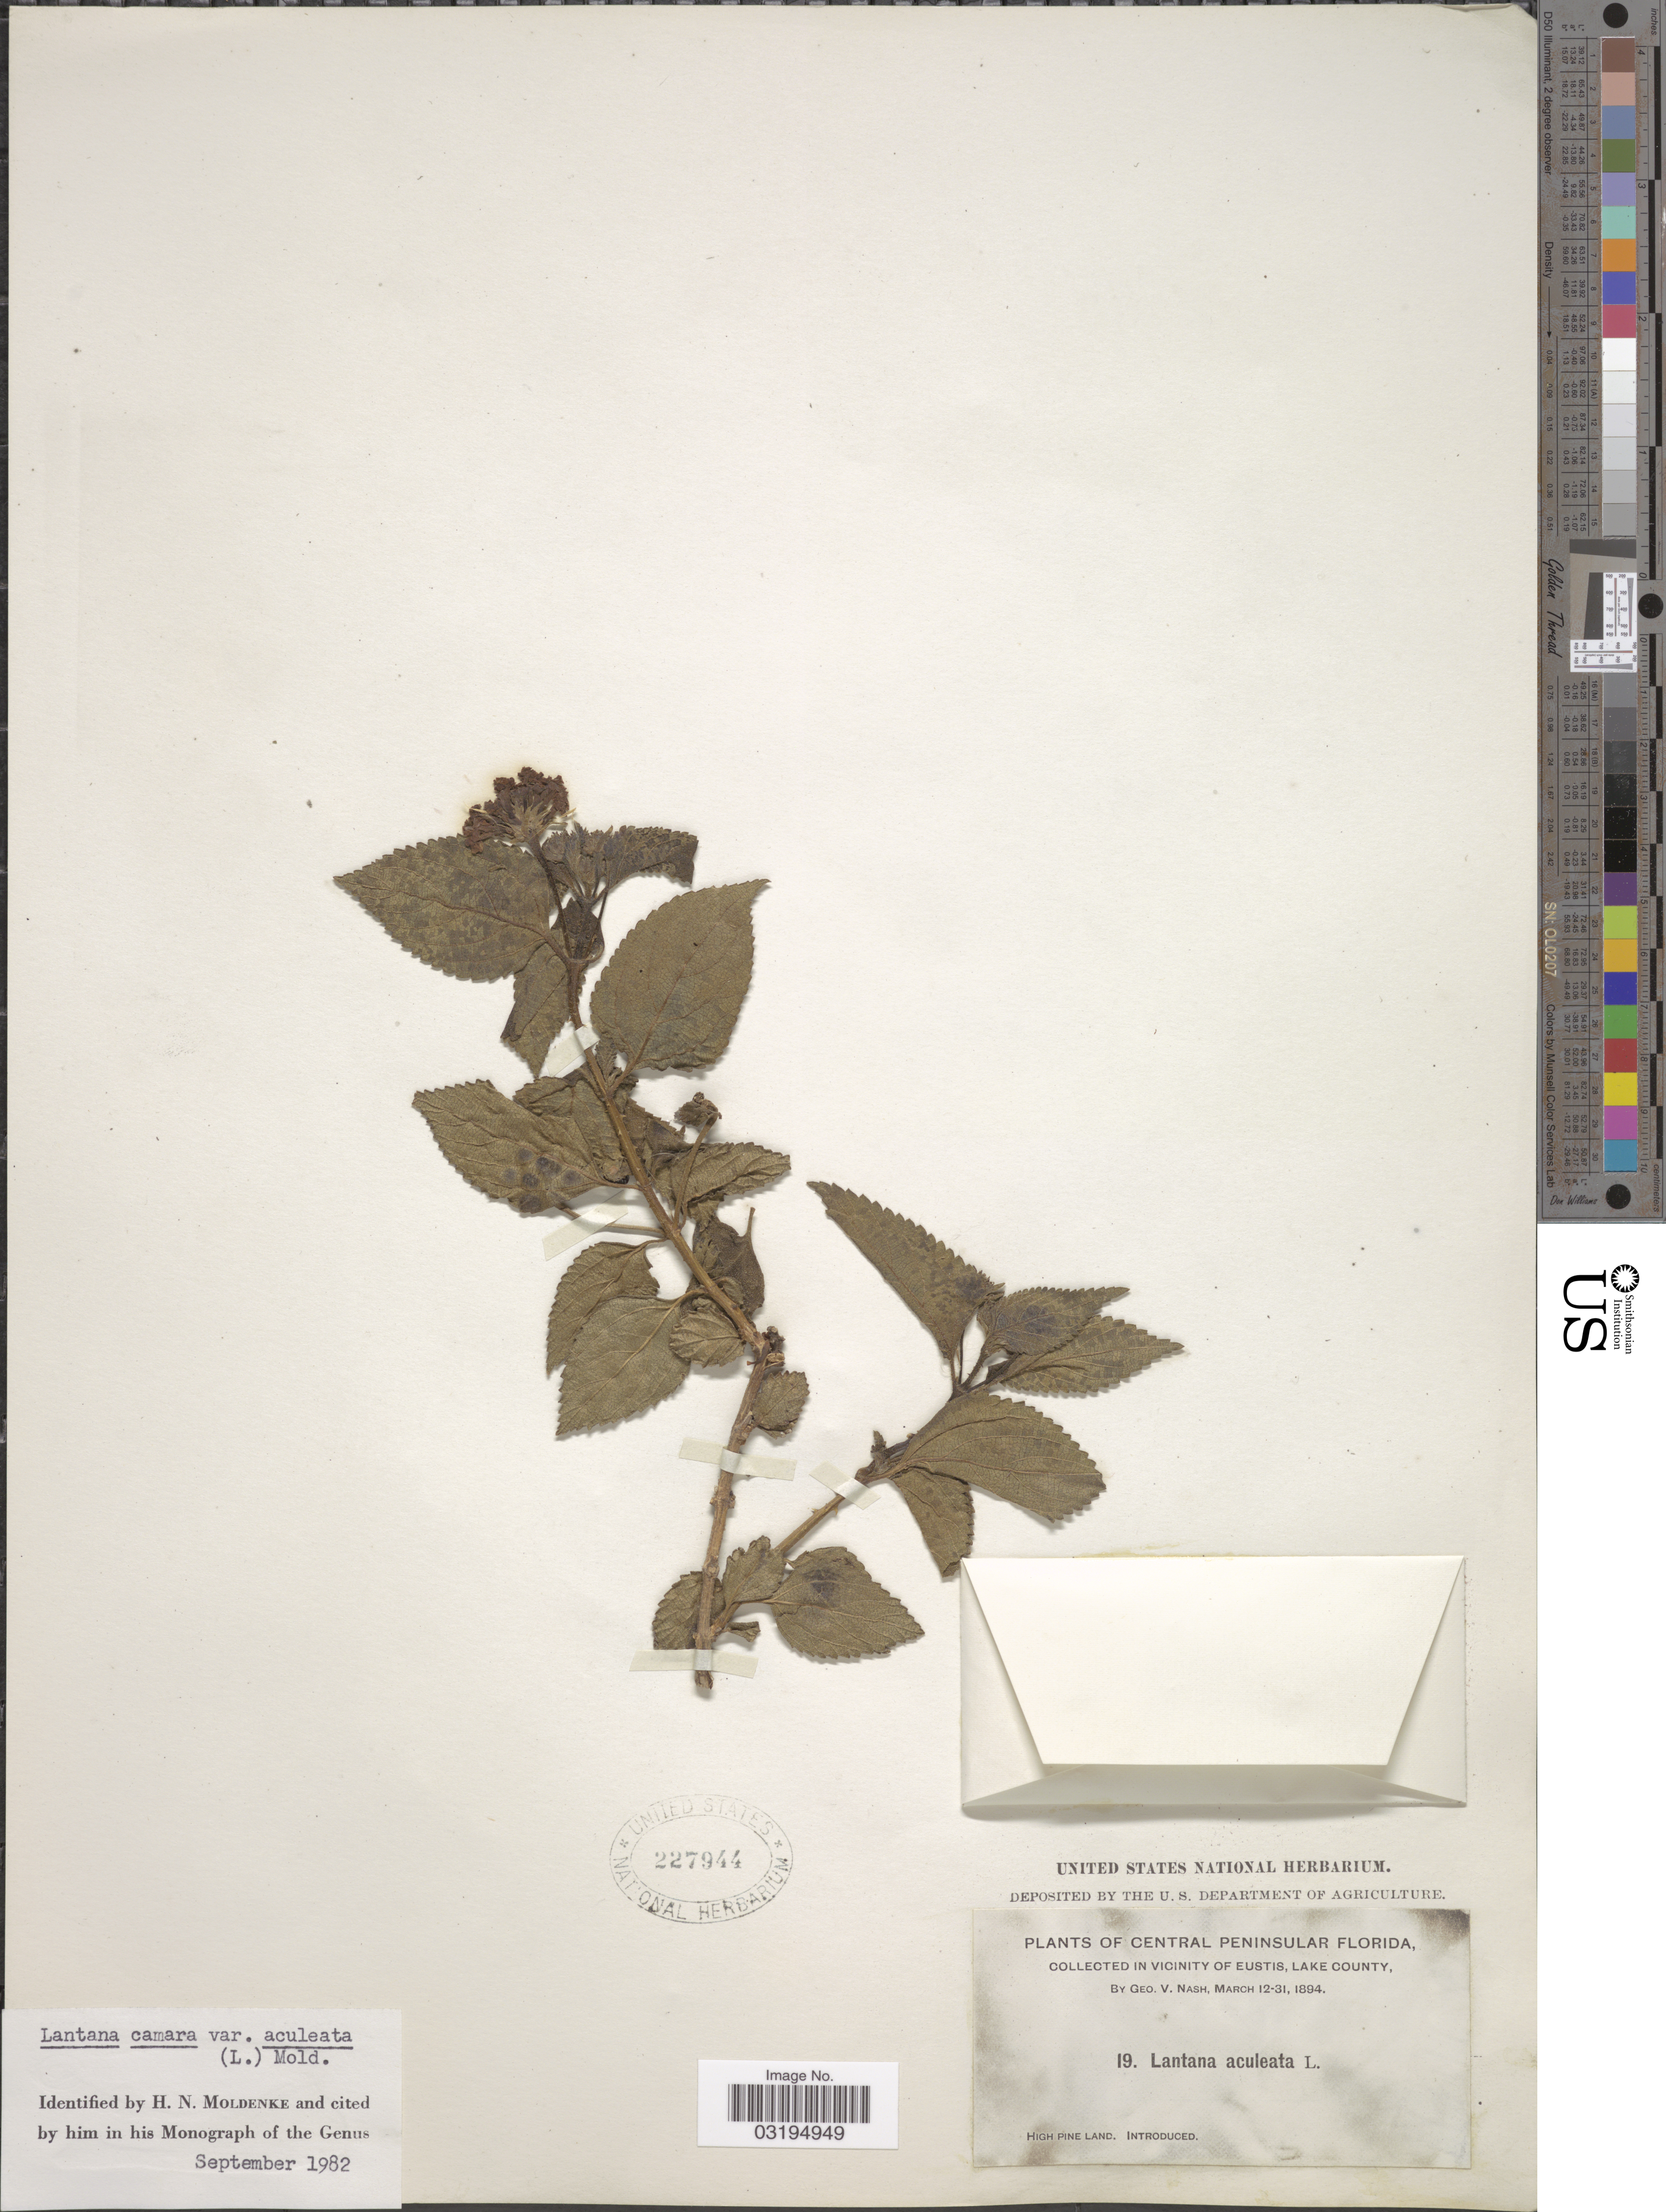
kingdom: Plantae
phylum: Tracheophyta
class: Magnoliopsida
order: Lamiales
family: Verbenaceae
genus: Lantana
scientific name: Lantana camara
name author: L.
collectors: G. V. Nash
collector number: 19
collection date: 1894-03-12/1894-03-31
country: United States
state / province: Florida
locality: Central Peninsular Florida, in vicinity of Eustis, Lake County.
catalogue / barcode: US 227944